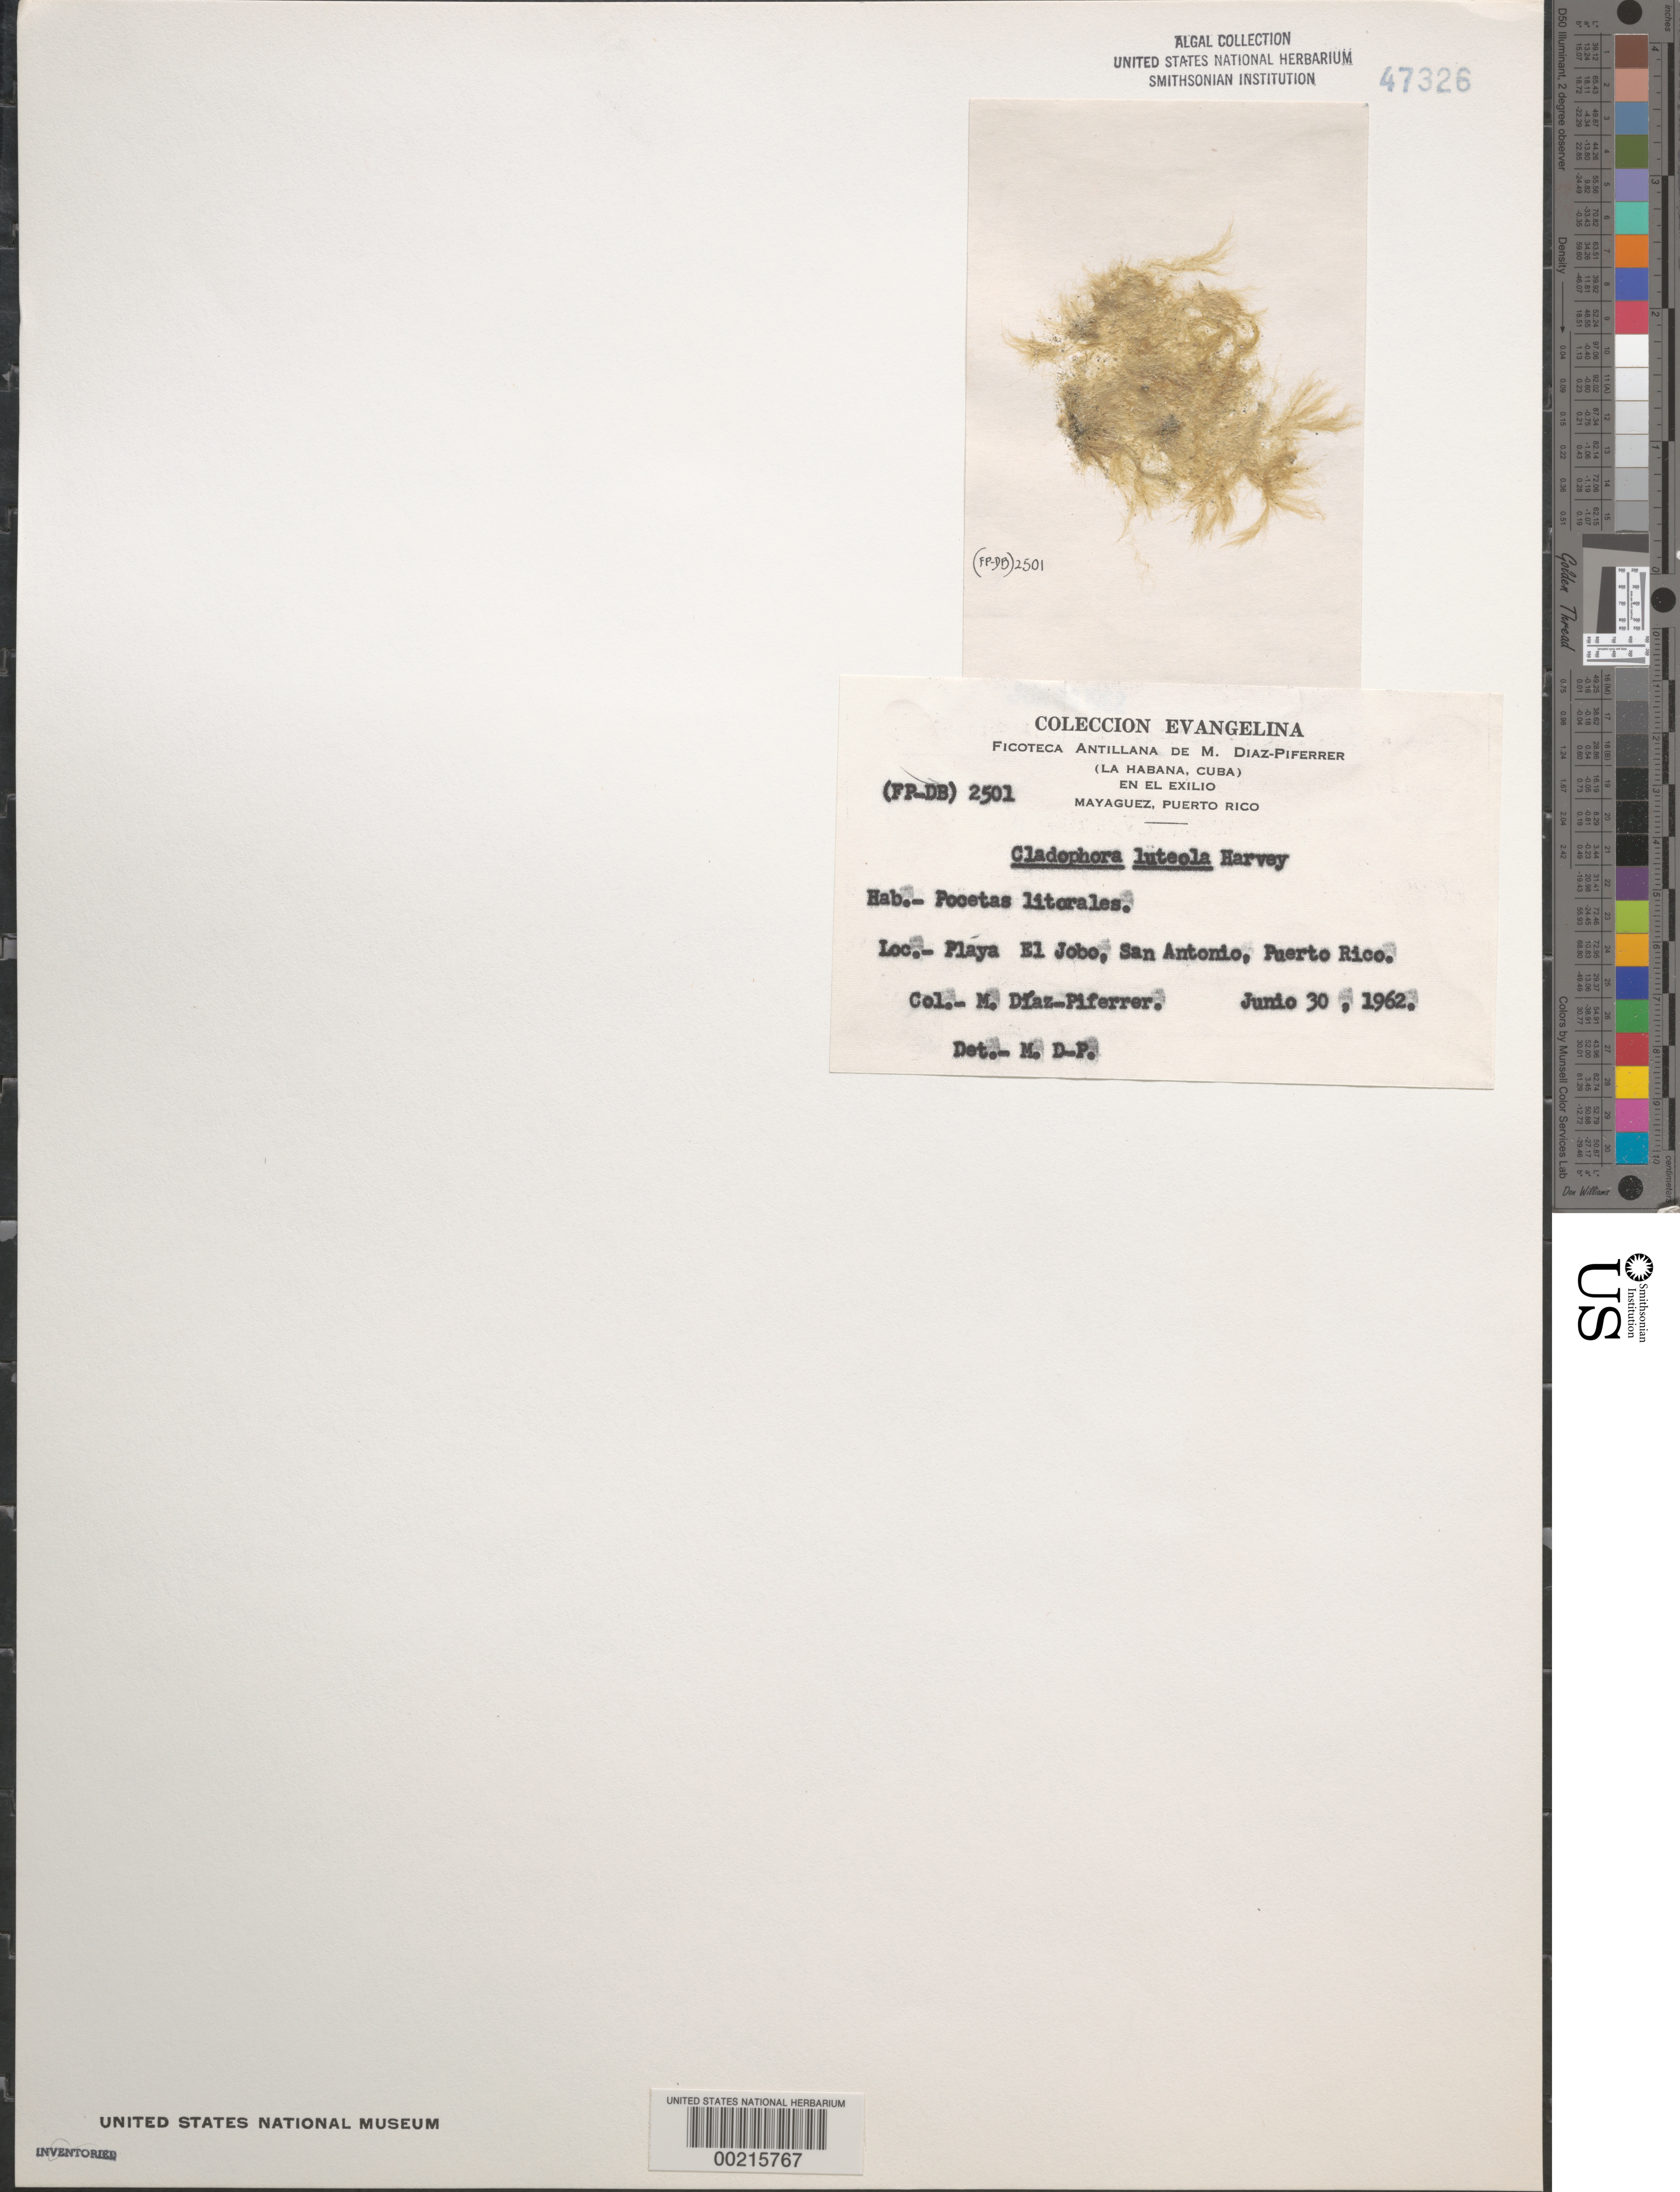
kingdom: Plantae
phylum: Chlorophyta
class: Ulvophyceae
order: Cladophorales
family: Cladophoraceae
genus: Cladophora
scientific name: Cladophora dalmatica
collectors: M. Diaz-Piferrer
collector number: (fp-db) 2501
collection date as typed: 30 Jun 1962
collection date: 1962-06-30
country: Puerto Rico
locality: San antonio, playa el jobo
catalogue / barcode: US 47326